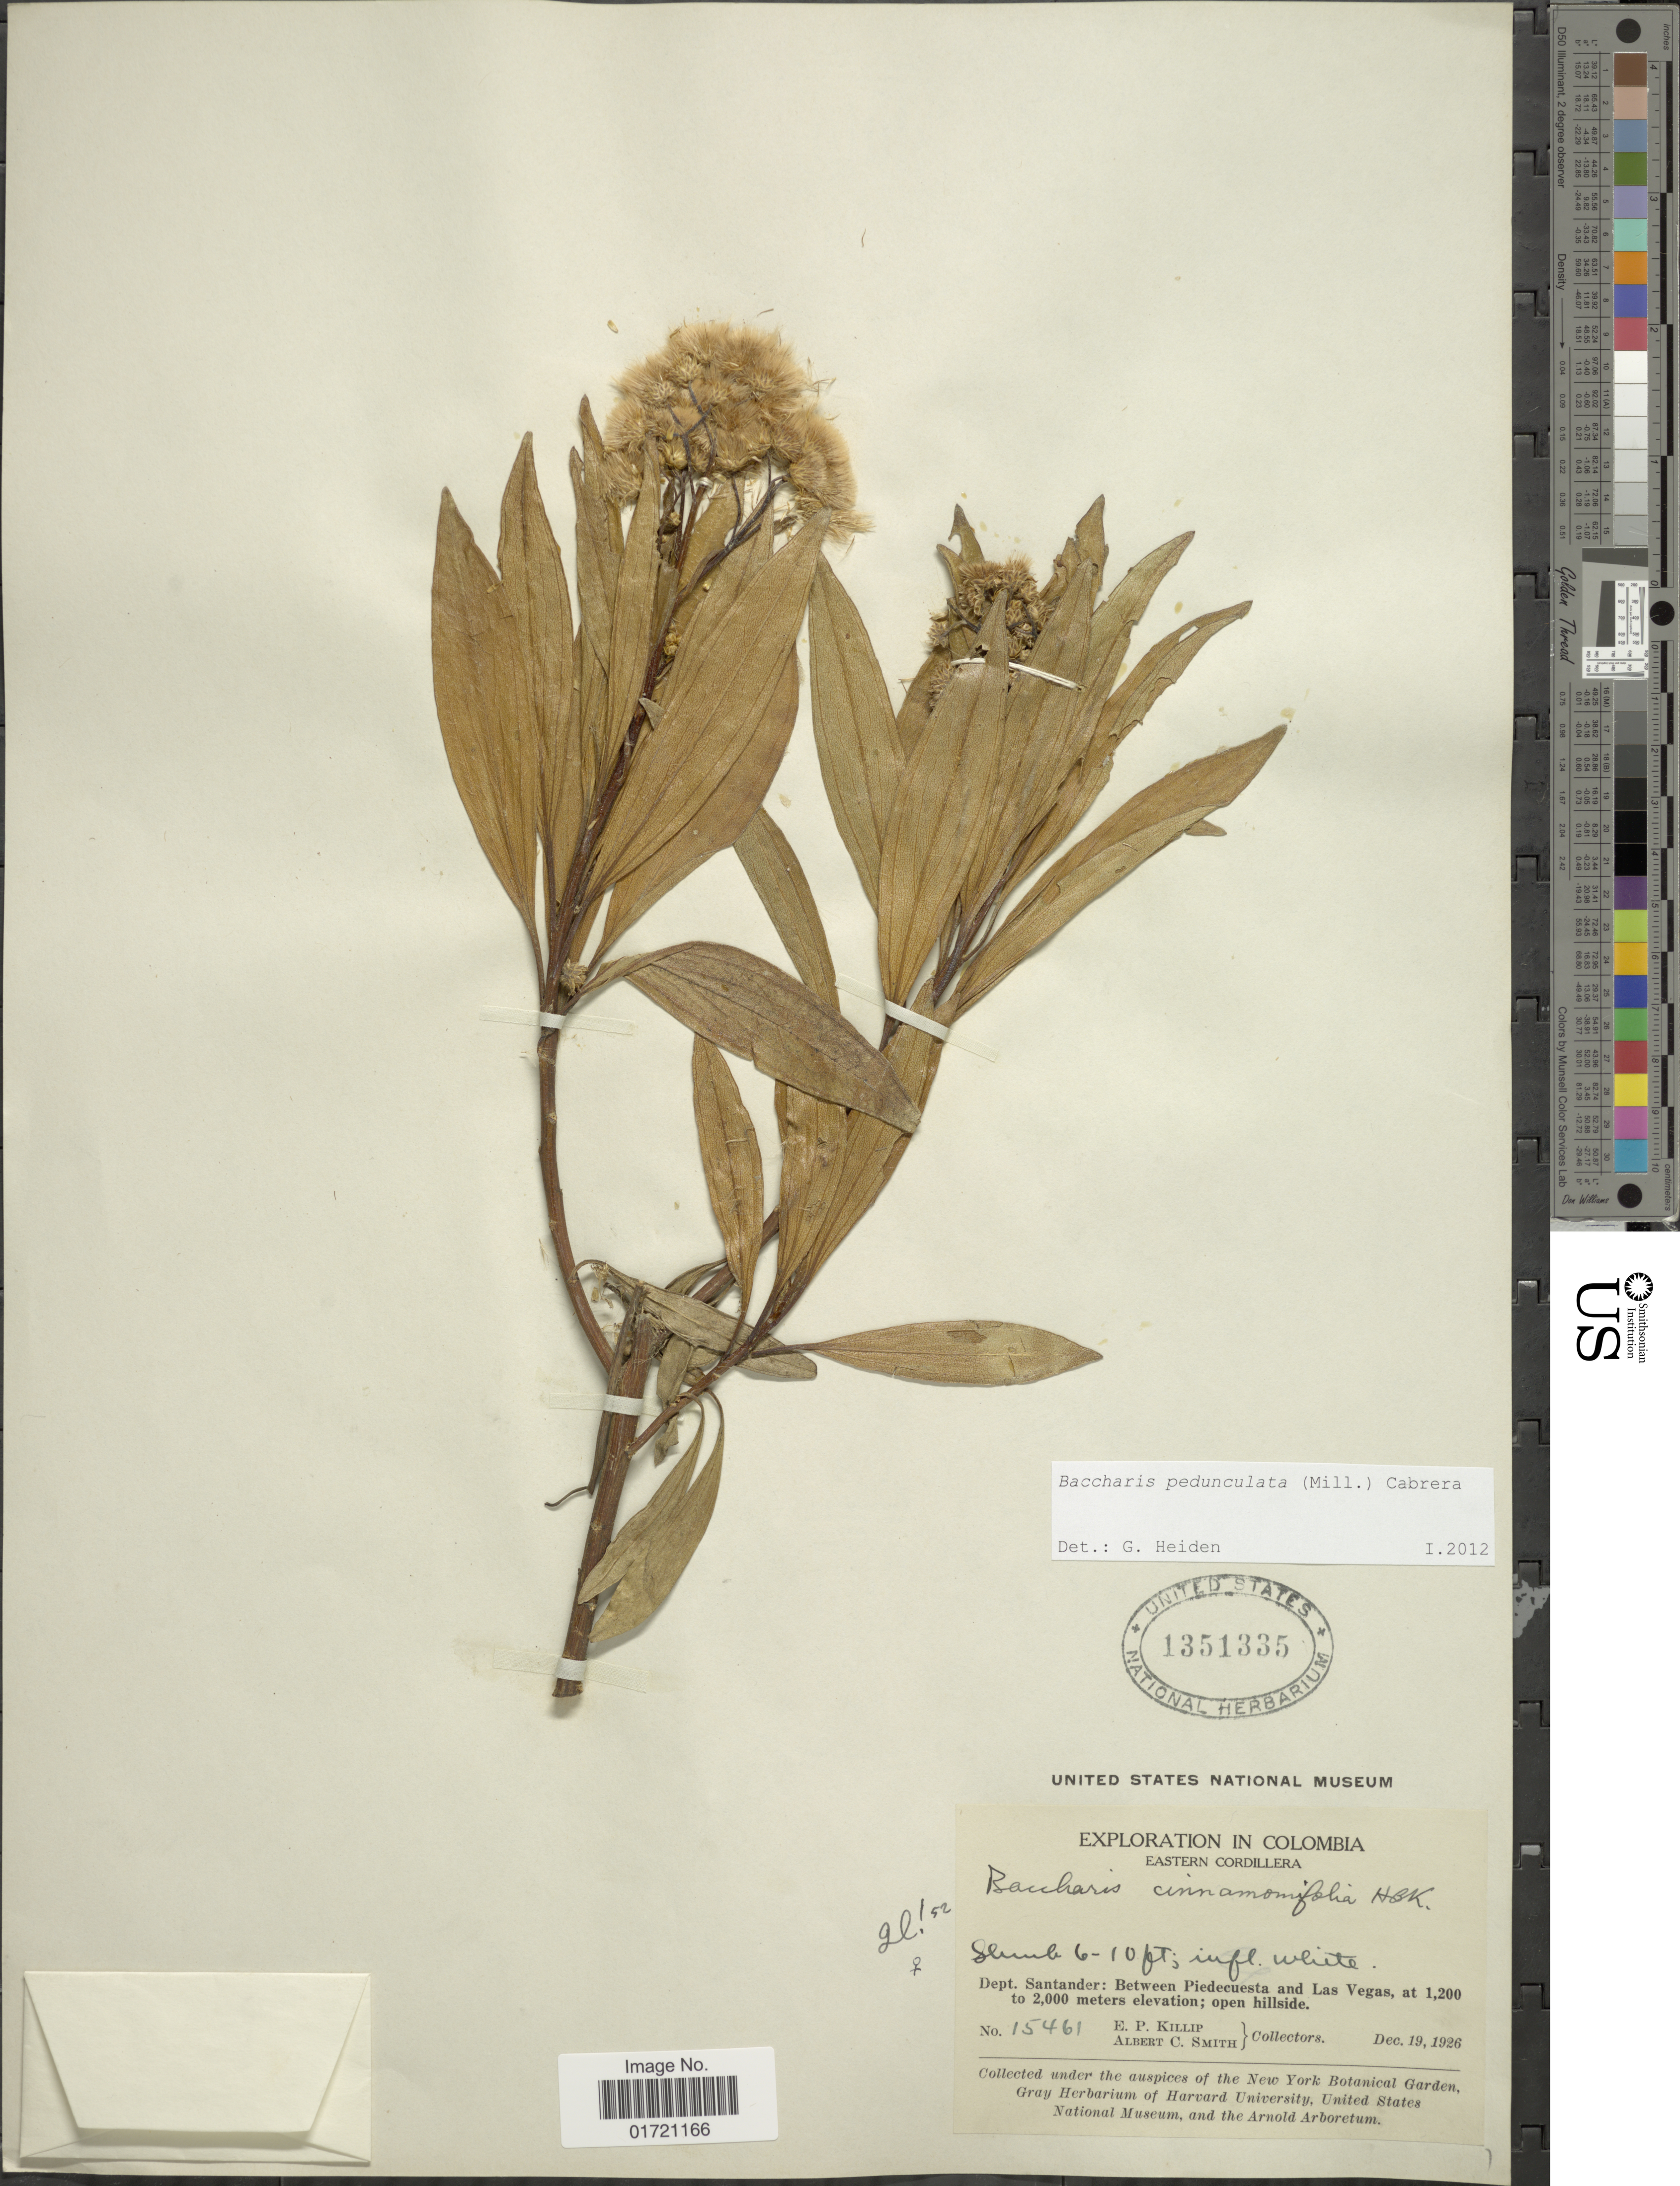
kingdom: Plantae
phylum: Tracheophyta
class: Magnoliopsida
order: Asterales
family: Asteraceae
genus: Baccharis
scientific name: Baccharis pedunculata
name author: (Mill.) Cabrera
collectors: E. P. Killip & A. C. Smith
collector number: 15461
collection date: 1926-12-19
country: Colombia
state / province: Santander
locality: Eastern Cordillera. Dept. Santander: Between Piedecuesta and Las Vegas.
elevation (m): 1200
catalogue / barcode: US 1351335